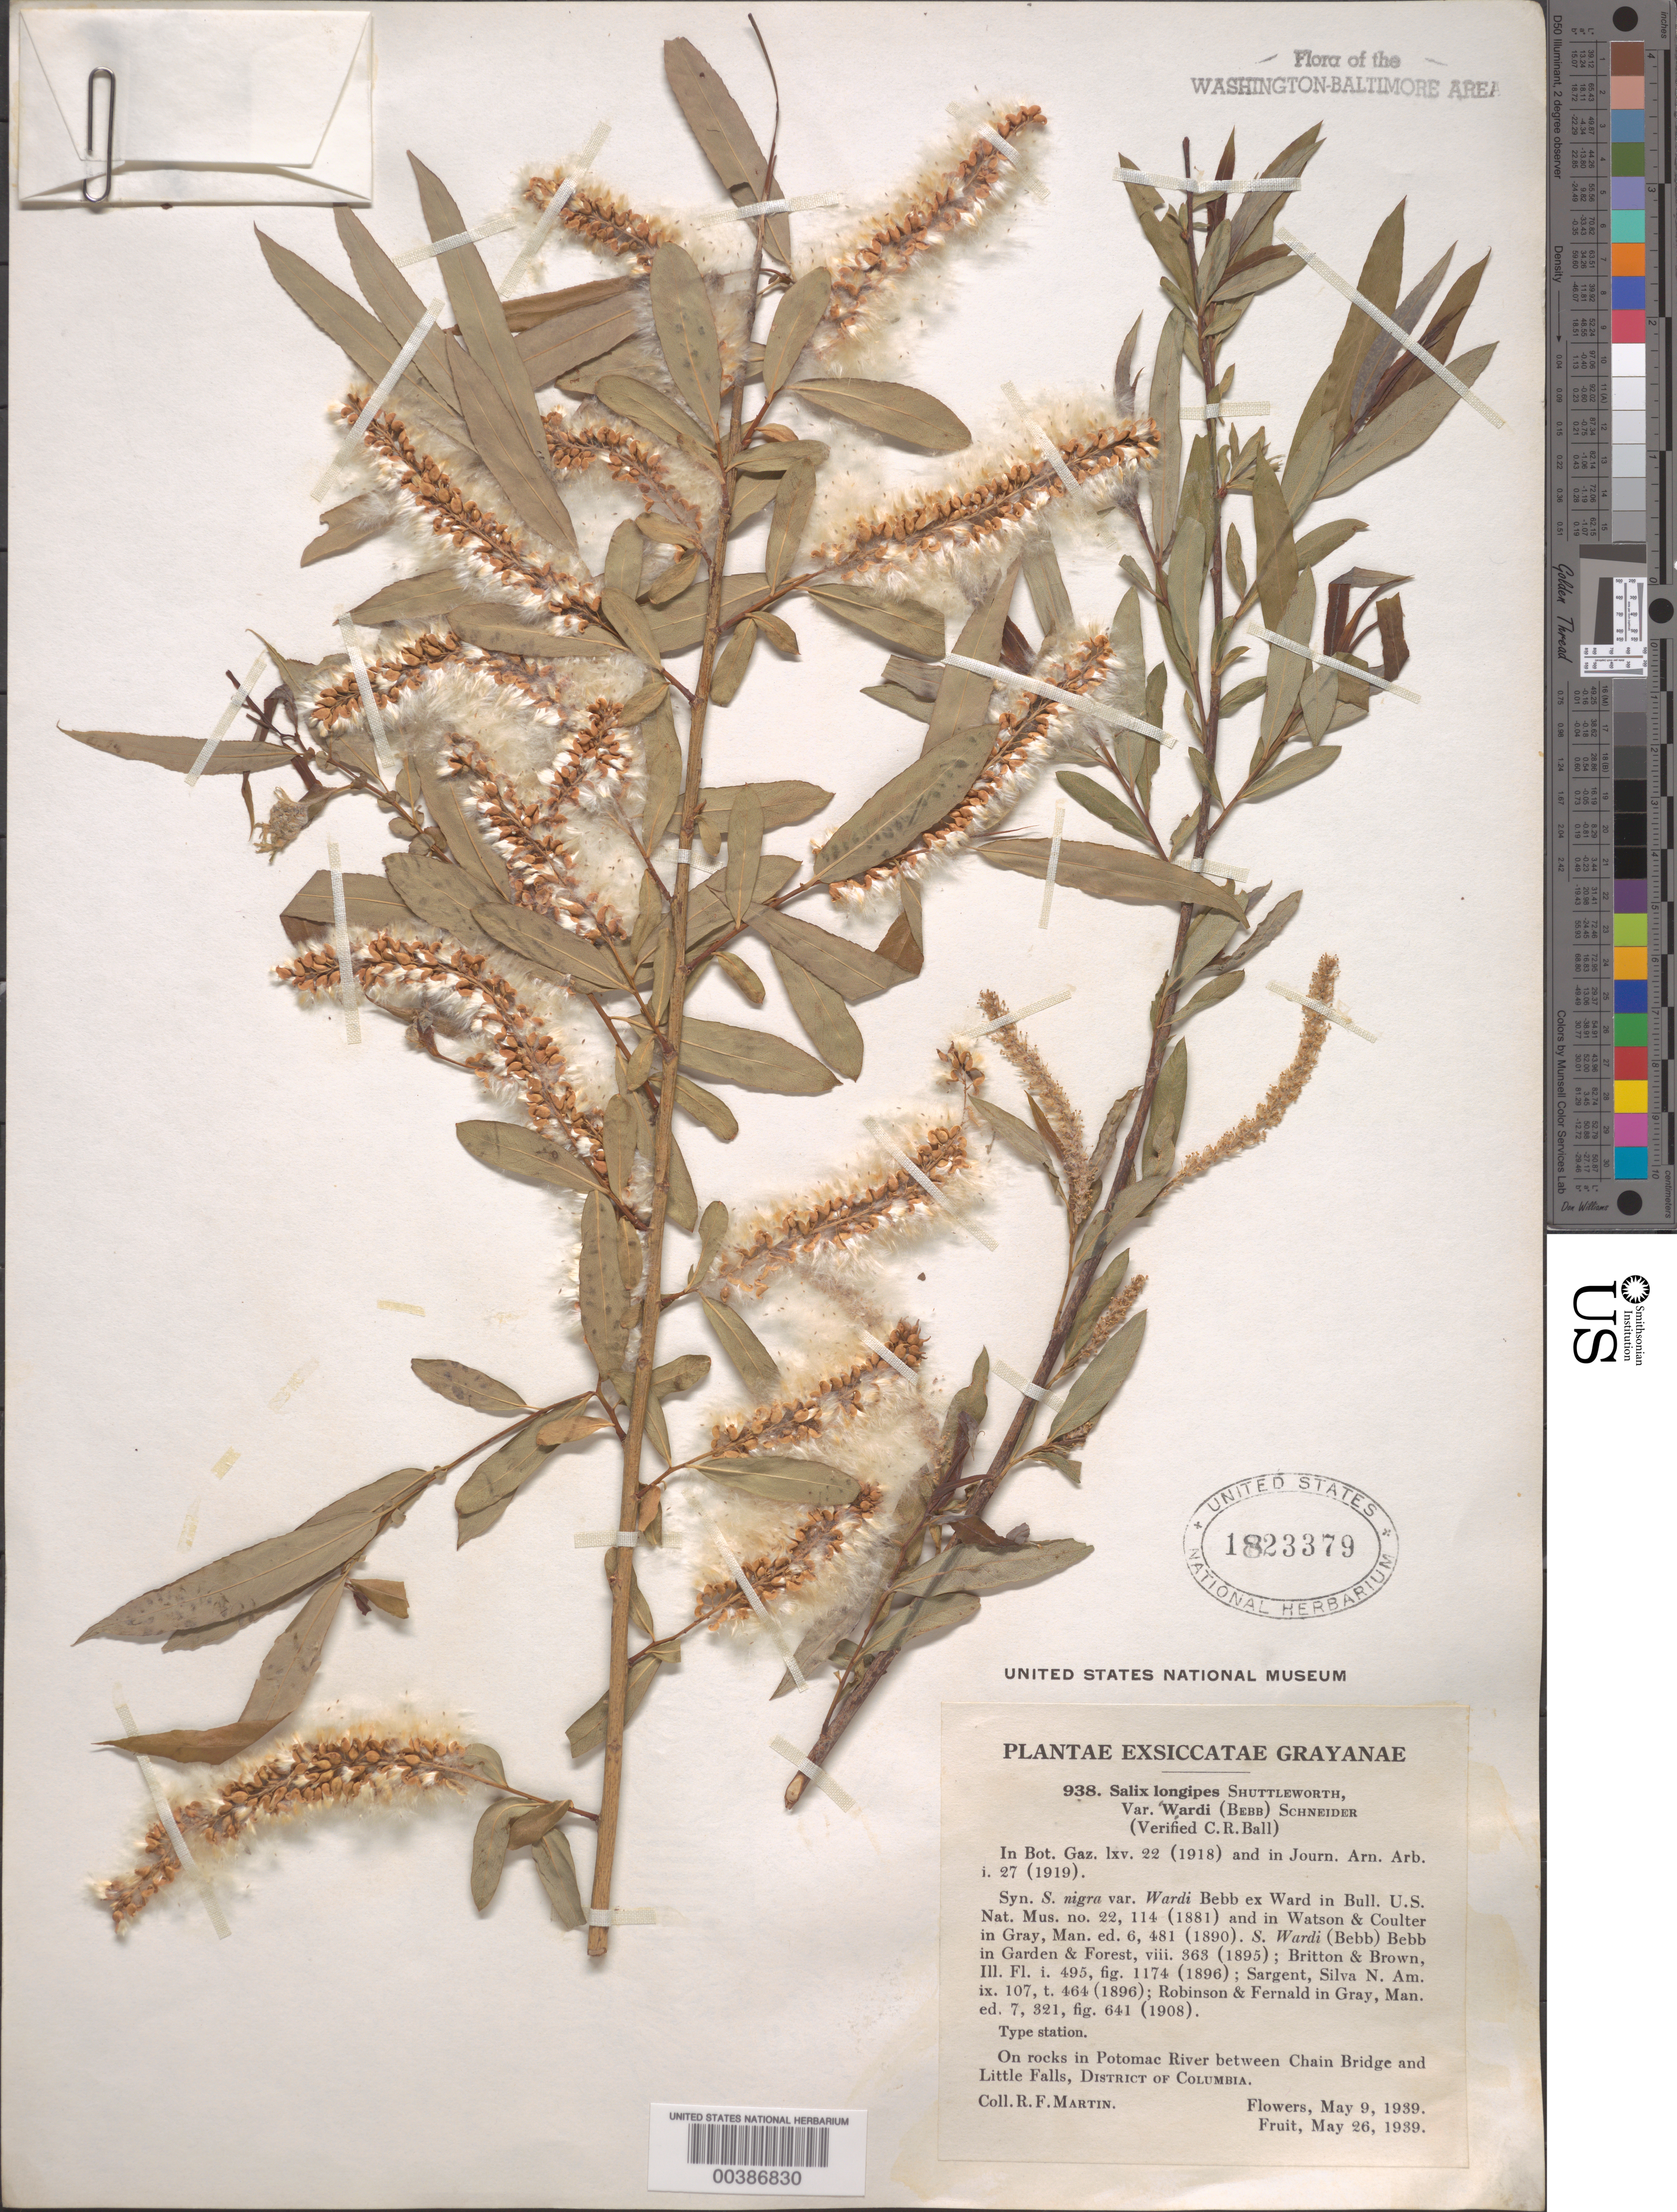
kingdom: Plantae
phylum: Tracheophyta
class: Magnoliopsida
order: Malpighiales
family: Salicaceae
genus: Salix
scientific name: Salix caroliniana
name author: Michx.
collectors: R. F. Martin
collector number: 938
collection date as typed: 09 May 1939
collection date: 1939-05-09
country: United States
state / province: District of Columbia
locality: Potomac River between Chain Bridge and Little Falls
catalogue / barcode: US 1823379